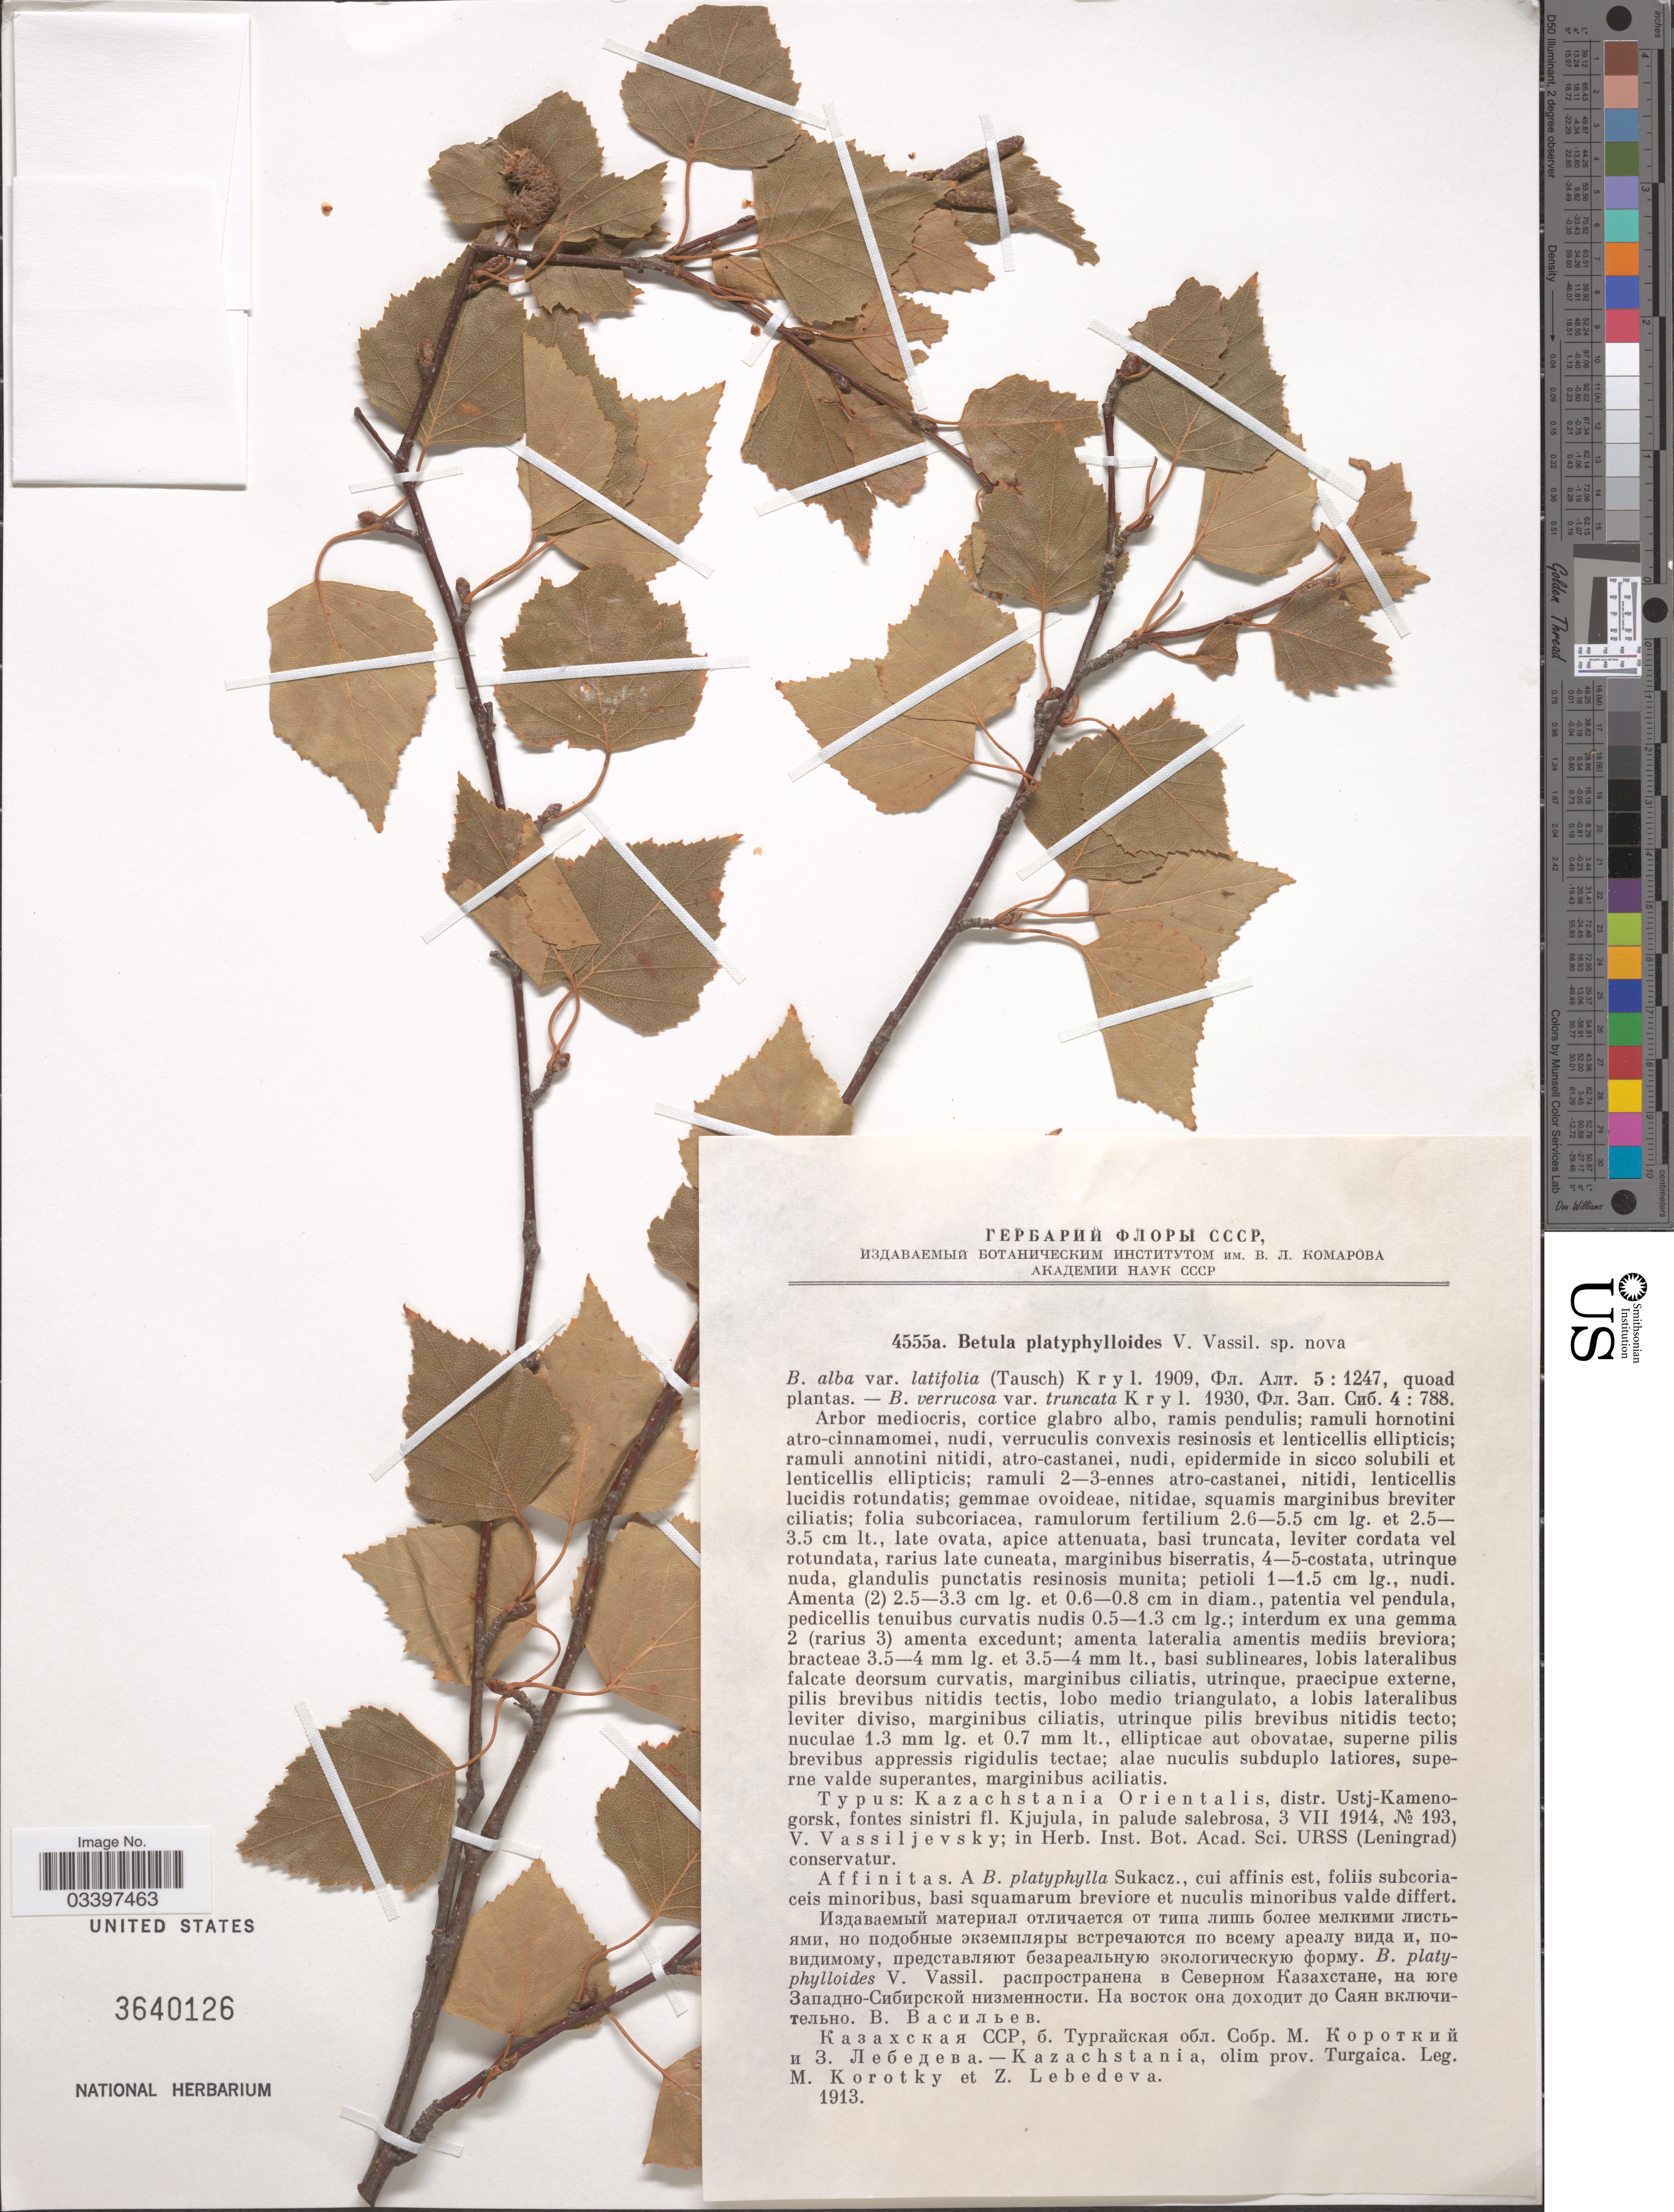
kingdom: Plantae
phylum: Tracheophyta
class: Magnoliopsida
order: Fagales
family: Betulaceae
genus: Betula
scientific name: Betula platyphylloides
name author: V.N. Vassil.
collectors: M. Korotky & Z. Lebedeva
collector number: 4555a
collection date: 1913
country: Kazakhstan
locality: Kazachstania, olim prov. Turgaica.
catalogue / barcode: US 3640126